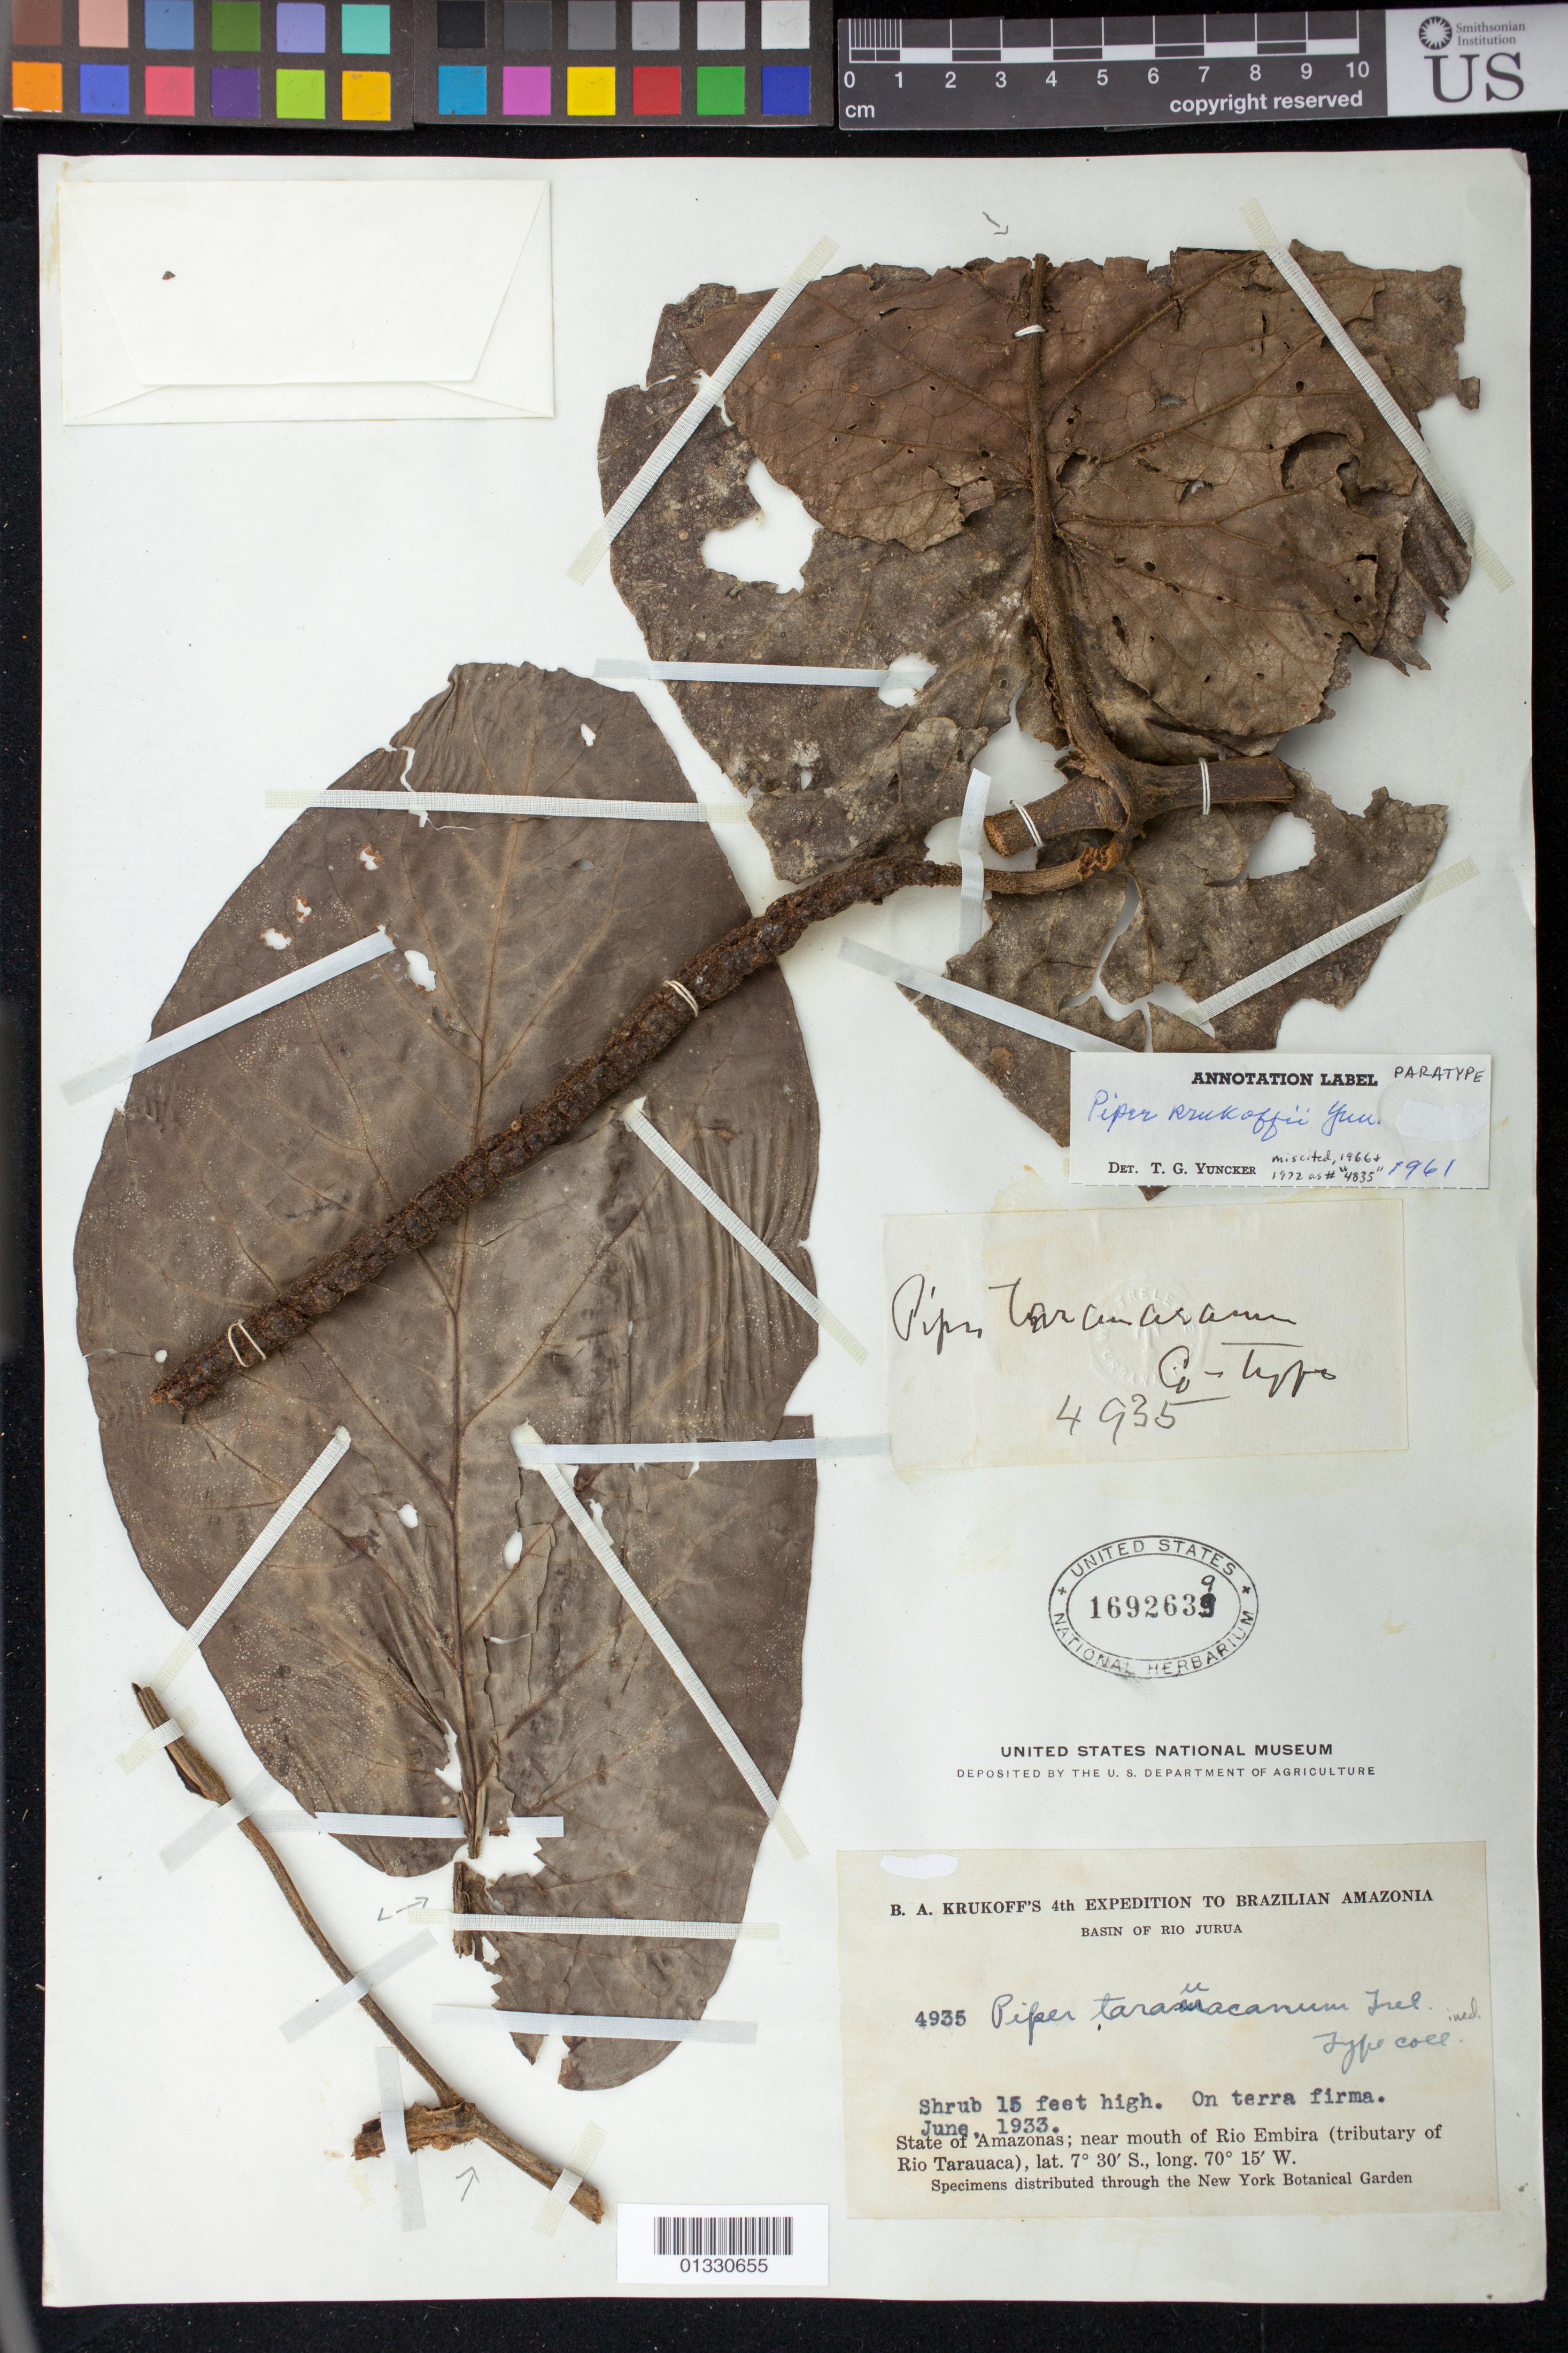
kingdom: Plantae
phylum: Tracheophyta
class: Magnoliopsida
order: Piperales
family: Piperaceae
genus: Piper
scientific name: Piper krukoffii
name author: Yunck.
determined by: Yuncker, T. G.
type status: Paratype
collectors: B. A. Krukoff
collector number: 4835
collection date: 1933-06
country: Brazil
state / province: Amazonas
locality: Near mouth of Rio Embira (tributary of Rio Tarauaca.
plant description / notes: Miscited, 1966 & 1972 as # 4935.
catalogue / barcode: US 1692639